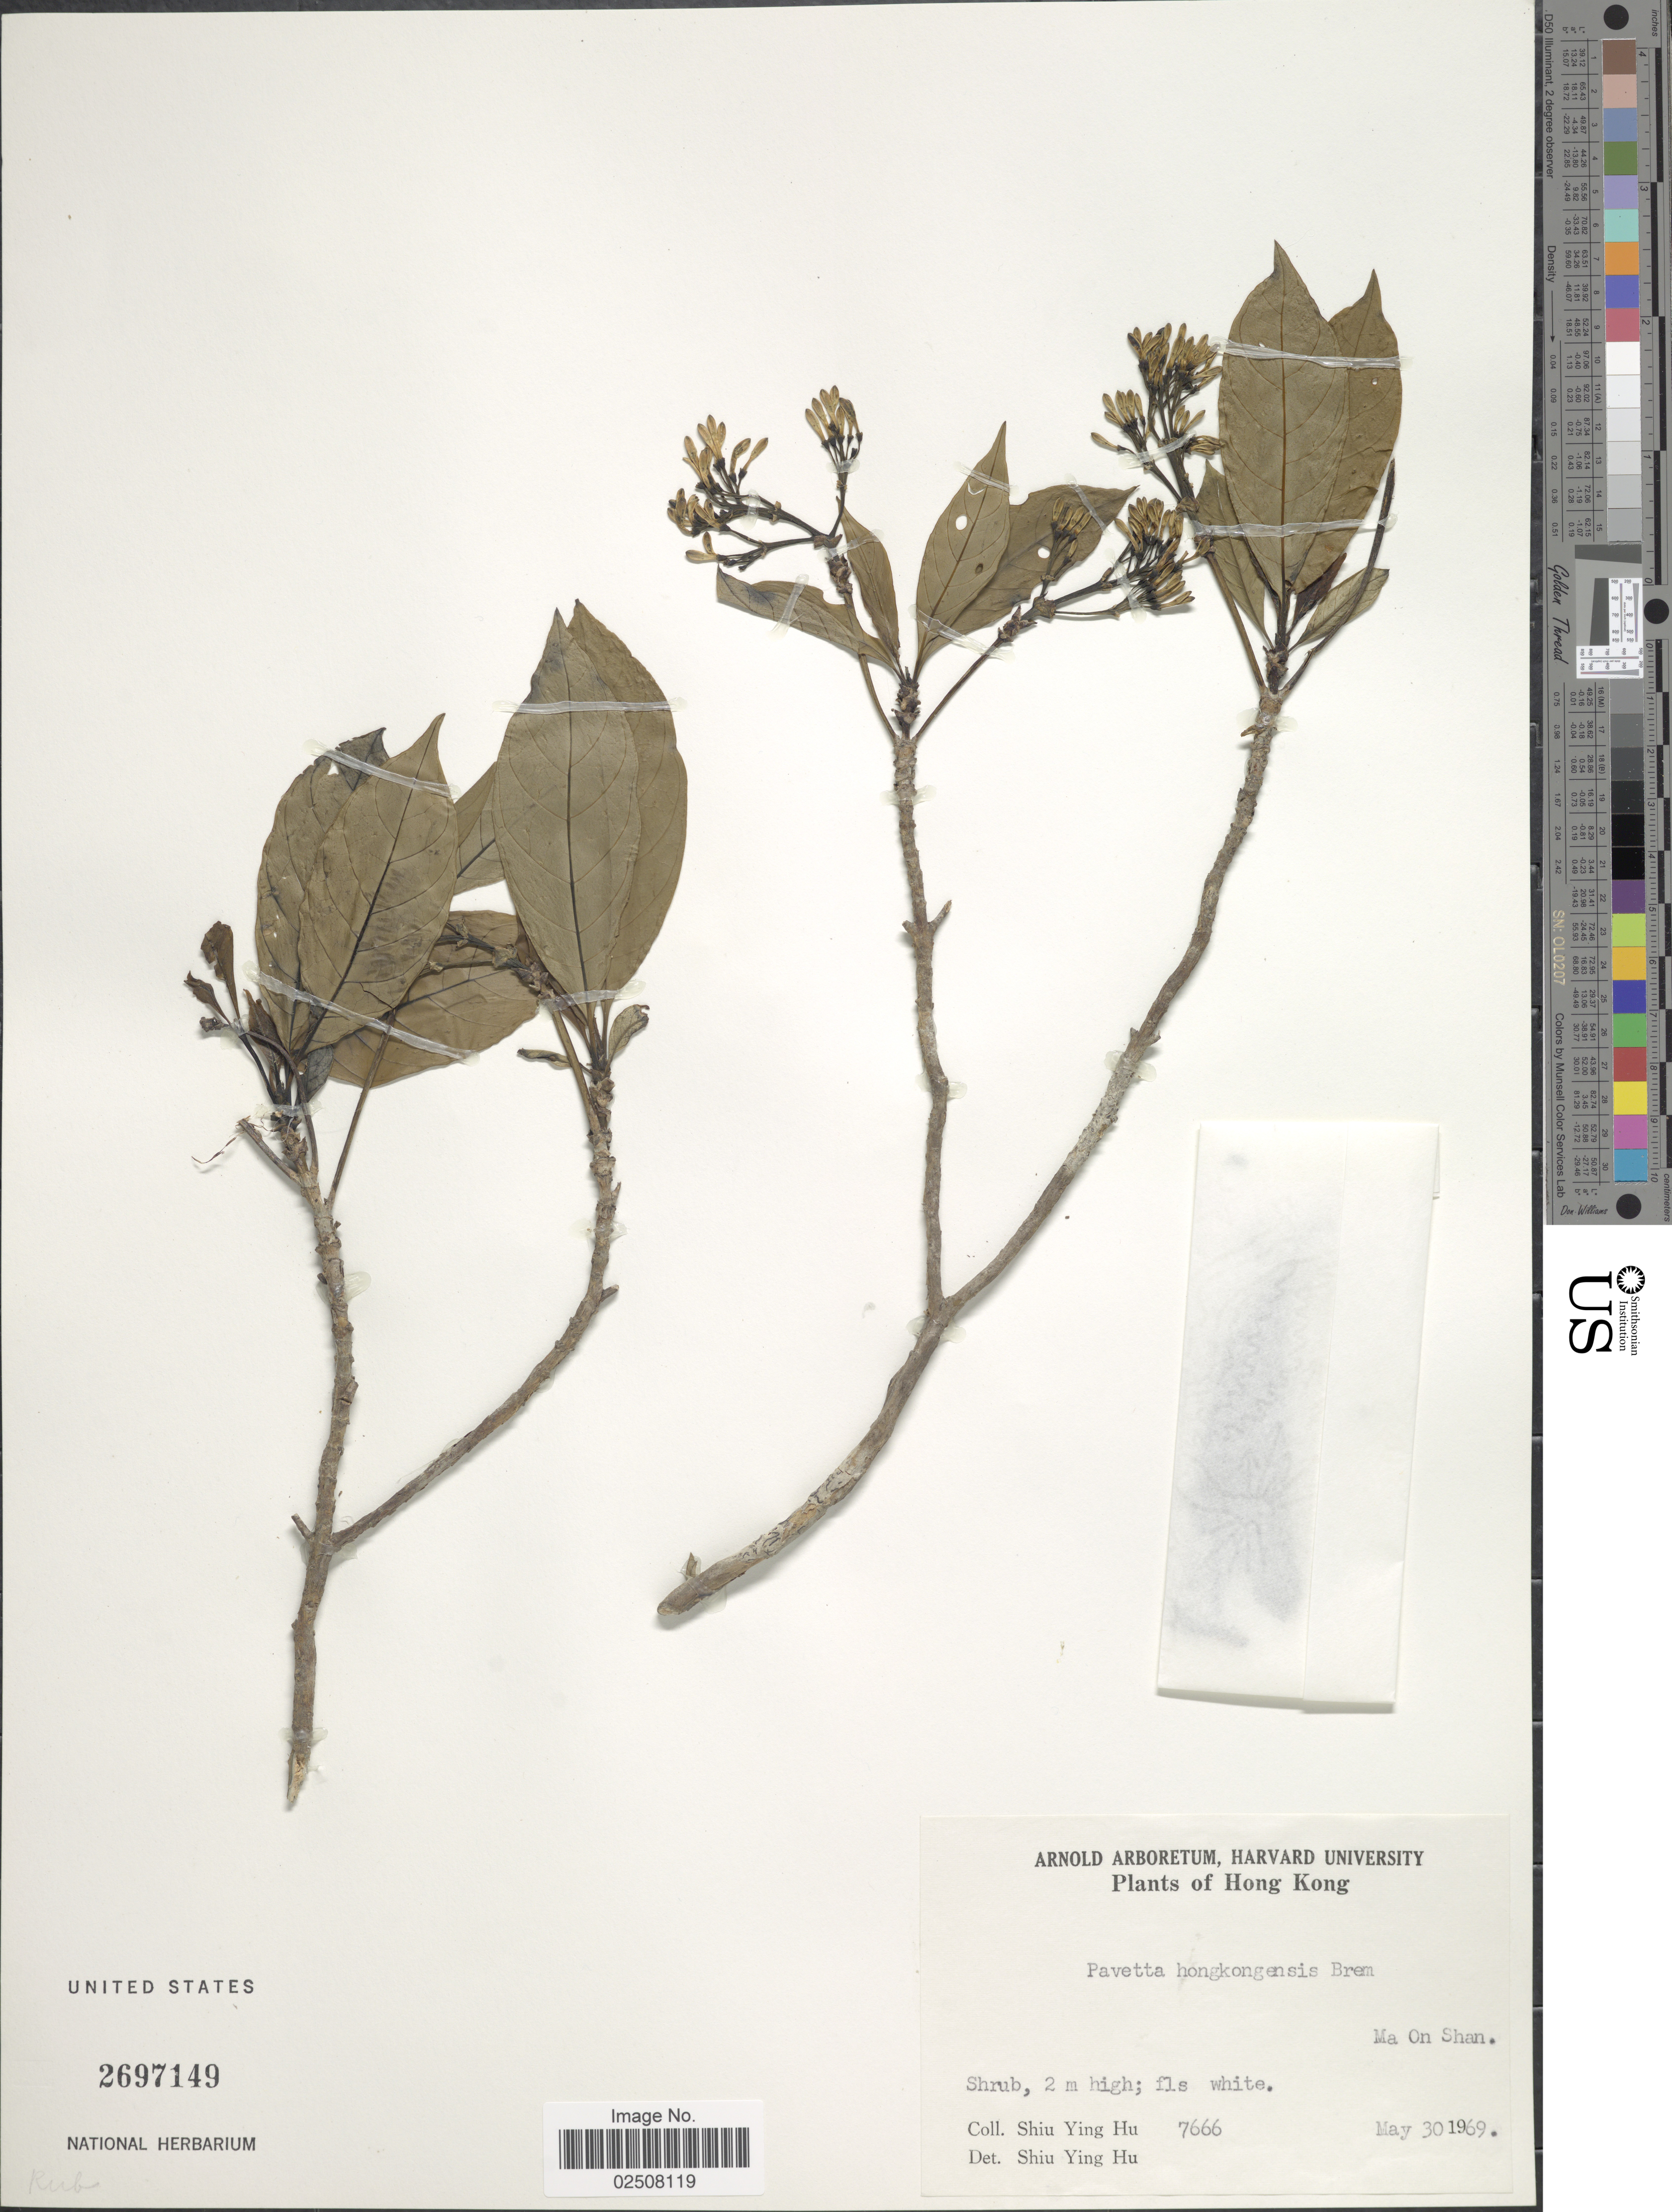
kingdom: Plantae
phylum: Tracheophyta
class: Magnoliopsida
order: Gentianales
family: Rubiaceae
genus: Pavetta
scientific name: Pavetta hongkongensis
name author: Bremek.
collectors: S. Y. Hu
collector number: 7666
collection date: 1969-05-30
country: China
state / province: Hong Kong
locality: Ma On Shan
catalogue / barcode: US 2697149